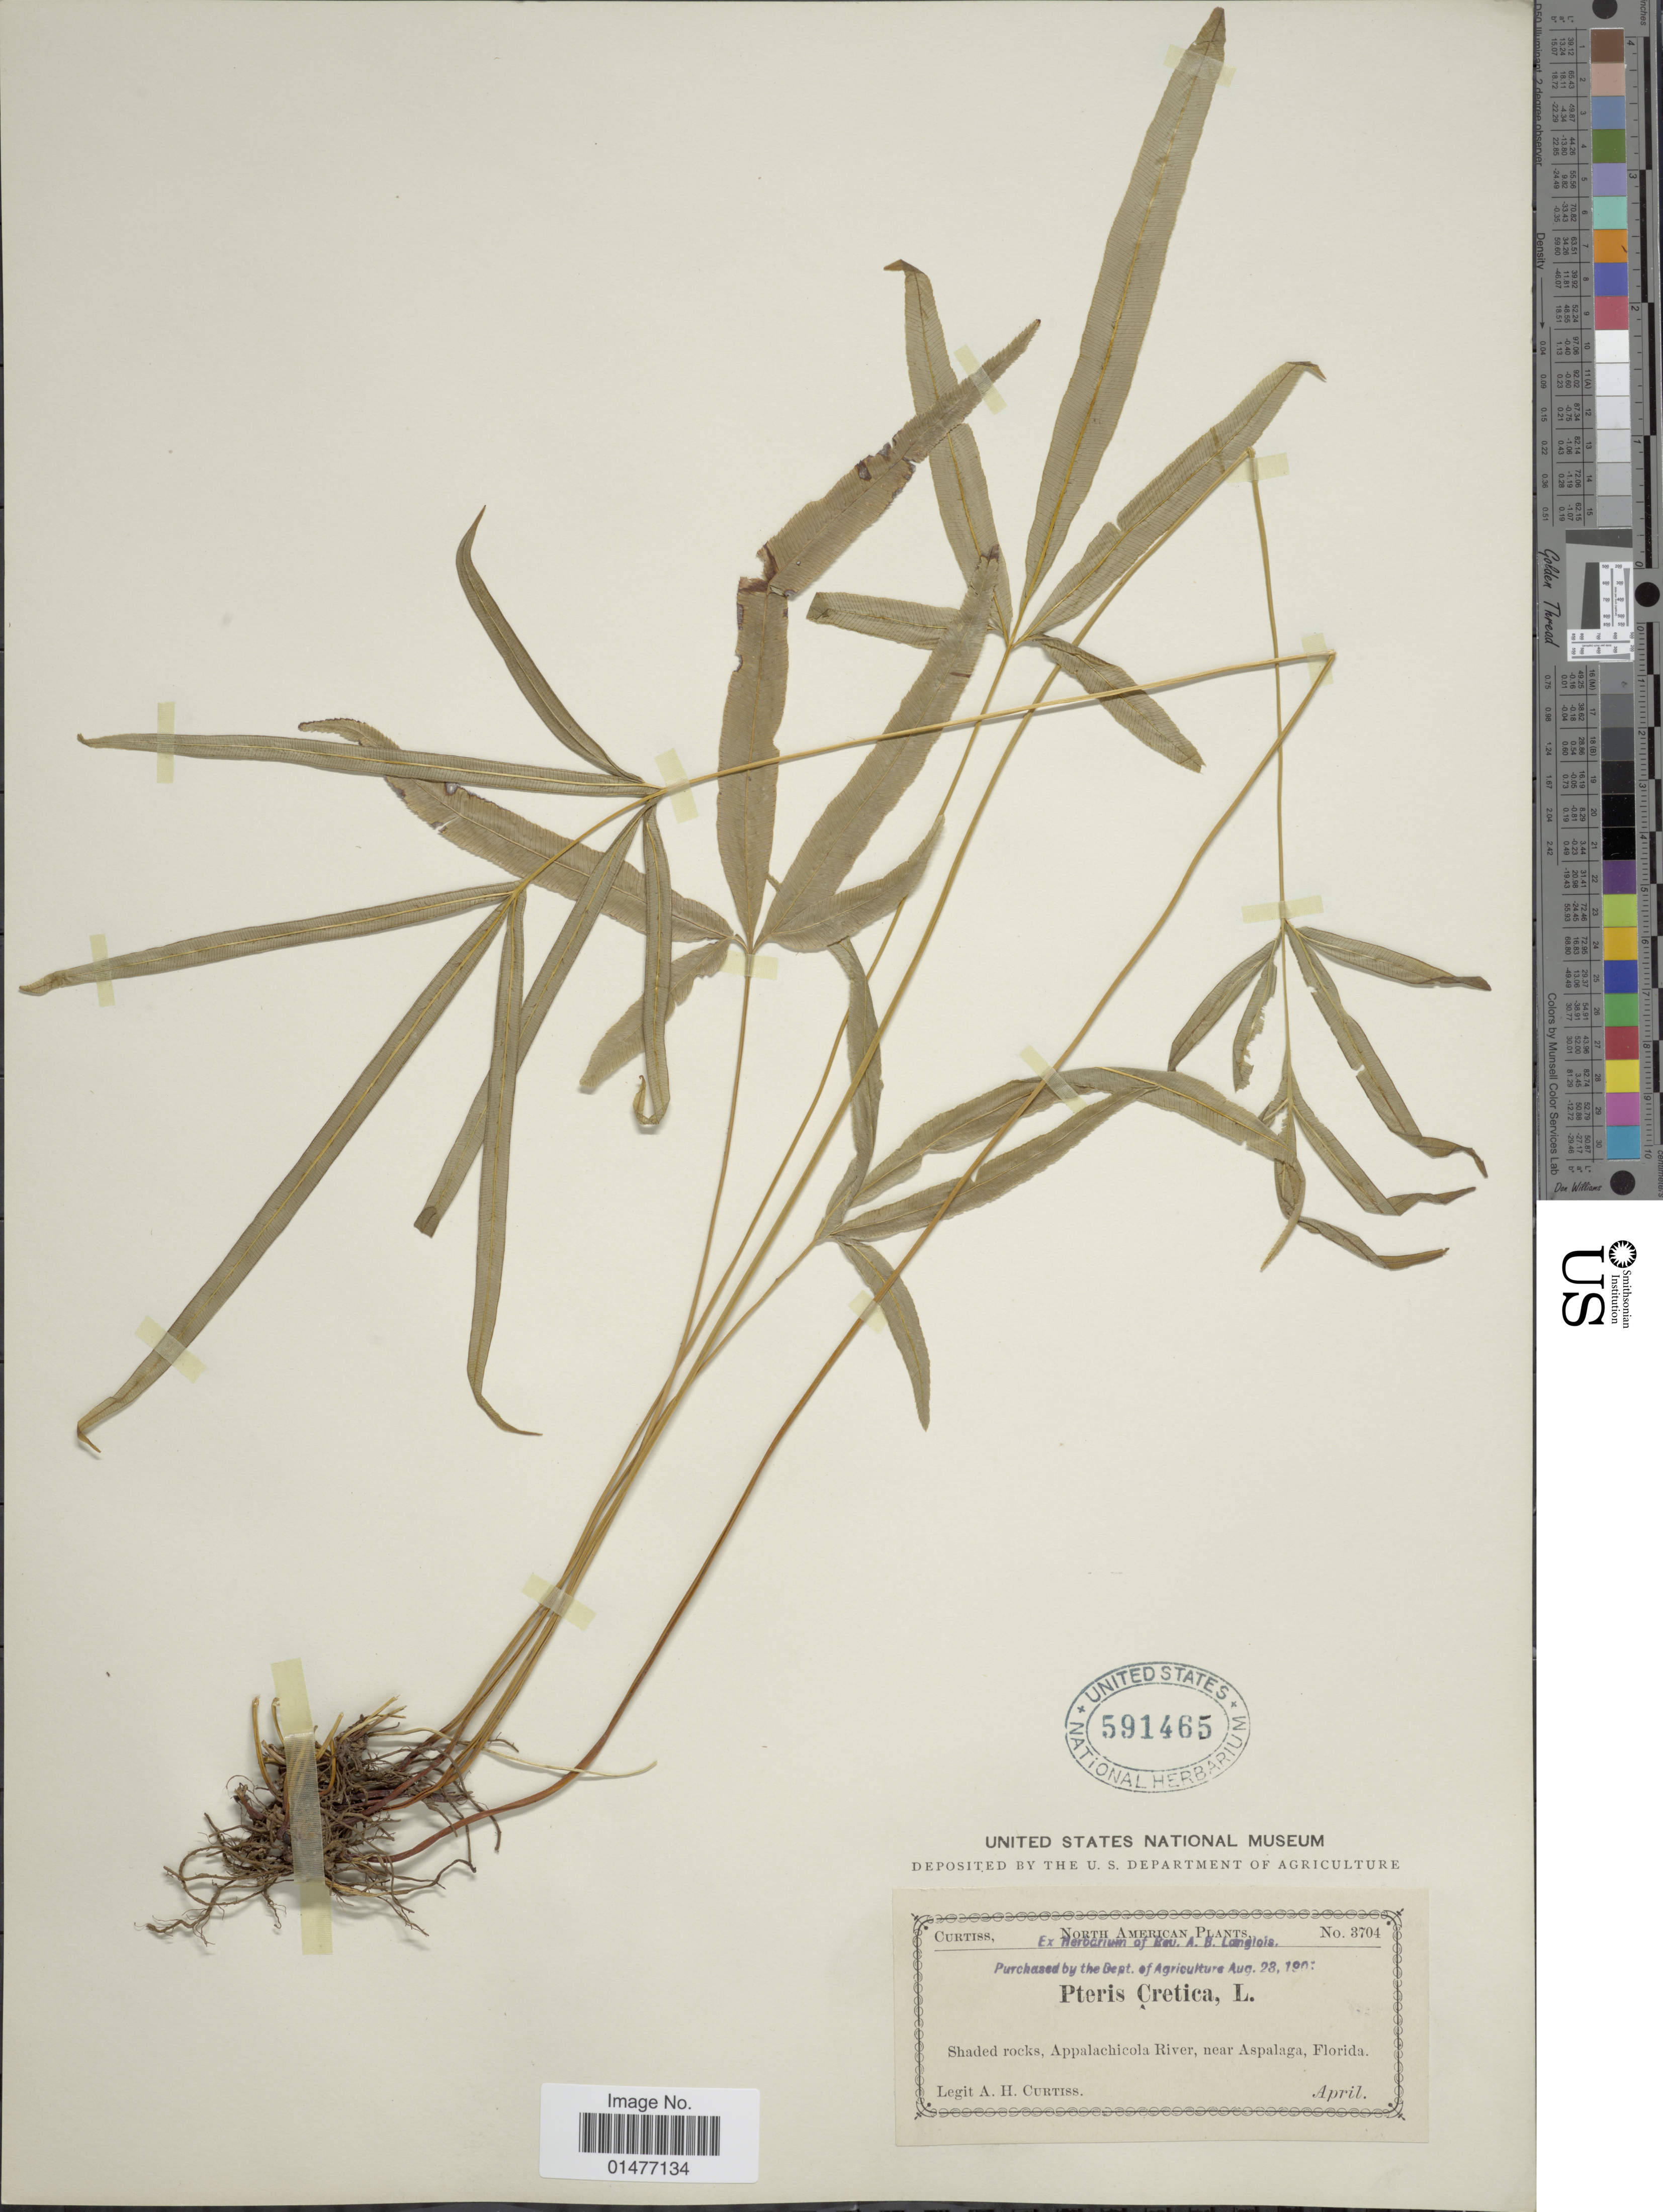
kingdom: Plantae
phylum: Tracheophyta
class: Polypodiopsida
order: Polypodiales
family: Pteridaceae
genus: Pteris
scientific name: Pteris cretica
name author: L.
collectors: A. H. Curtiss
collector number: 3704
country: United States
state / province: Florida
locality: Shaded rocks, Appalachicola River, near Aspalaga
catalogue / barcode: US 591465